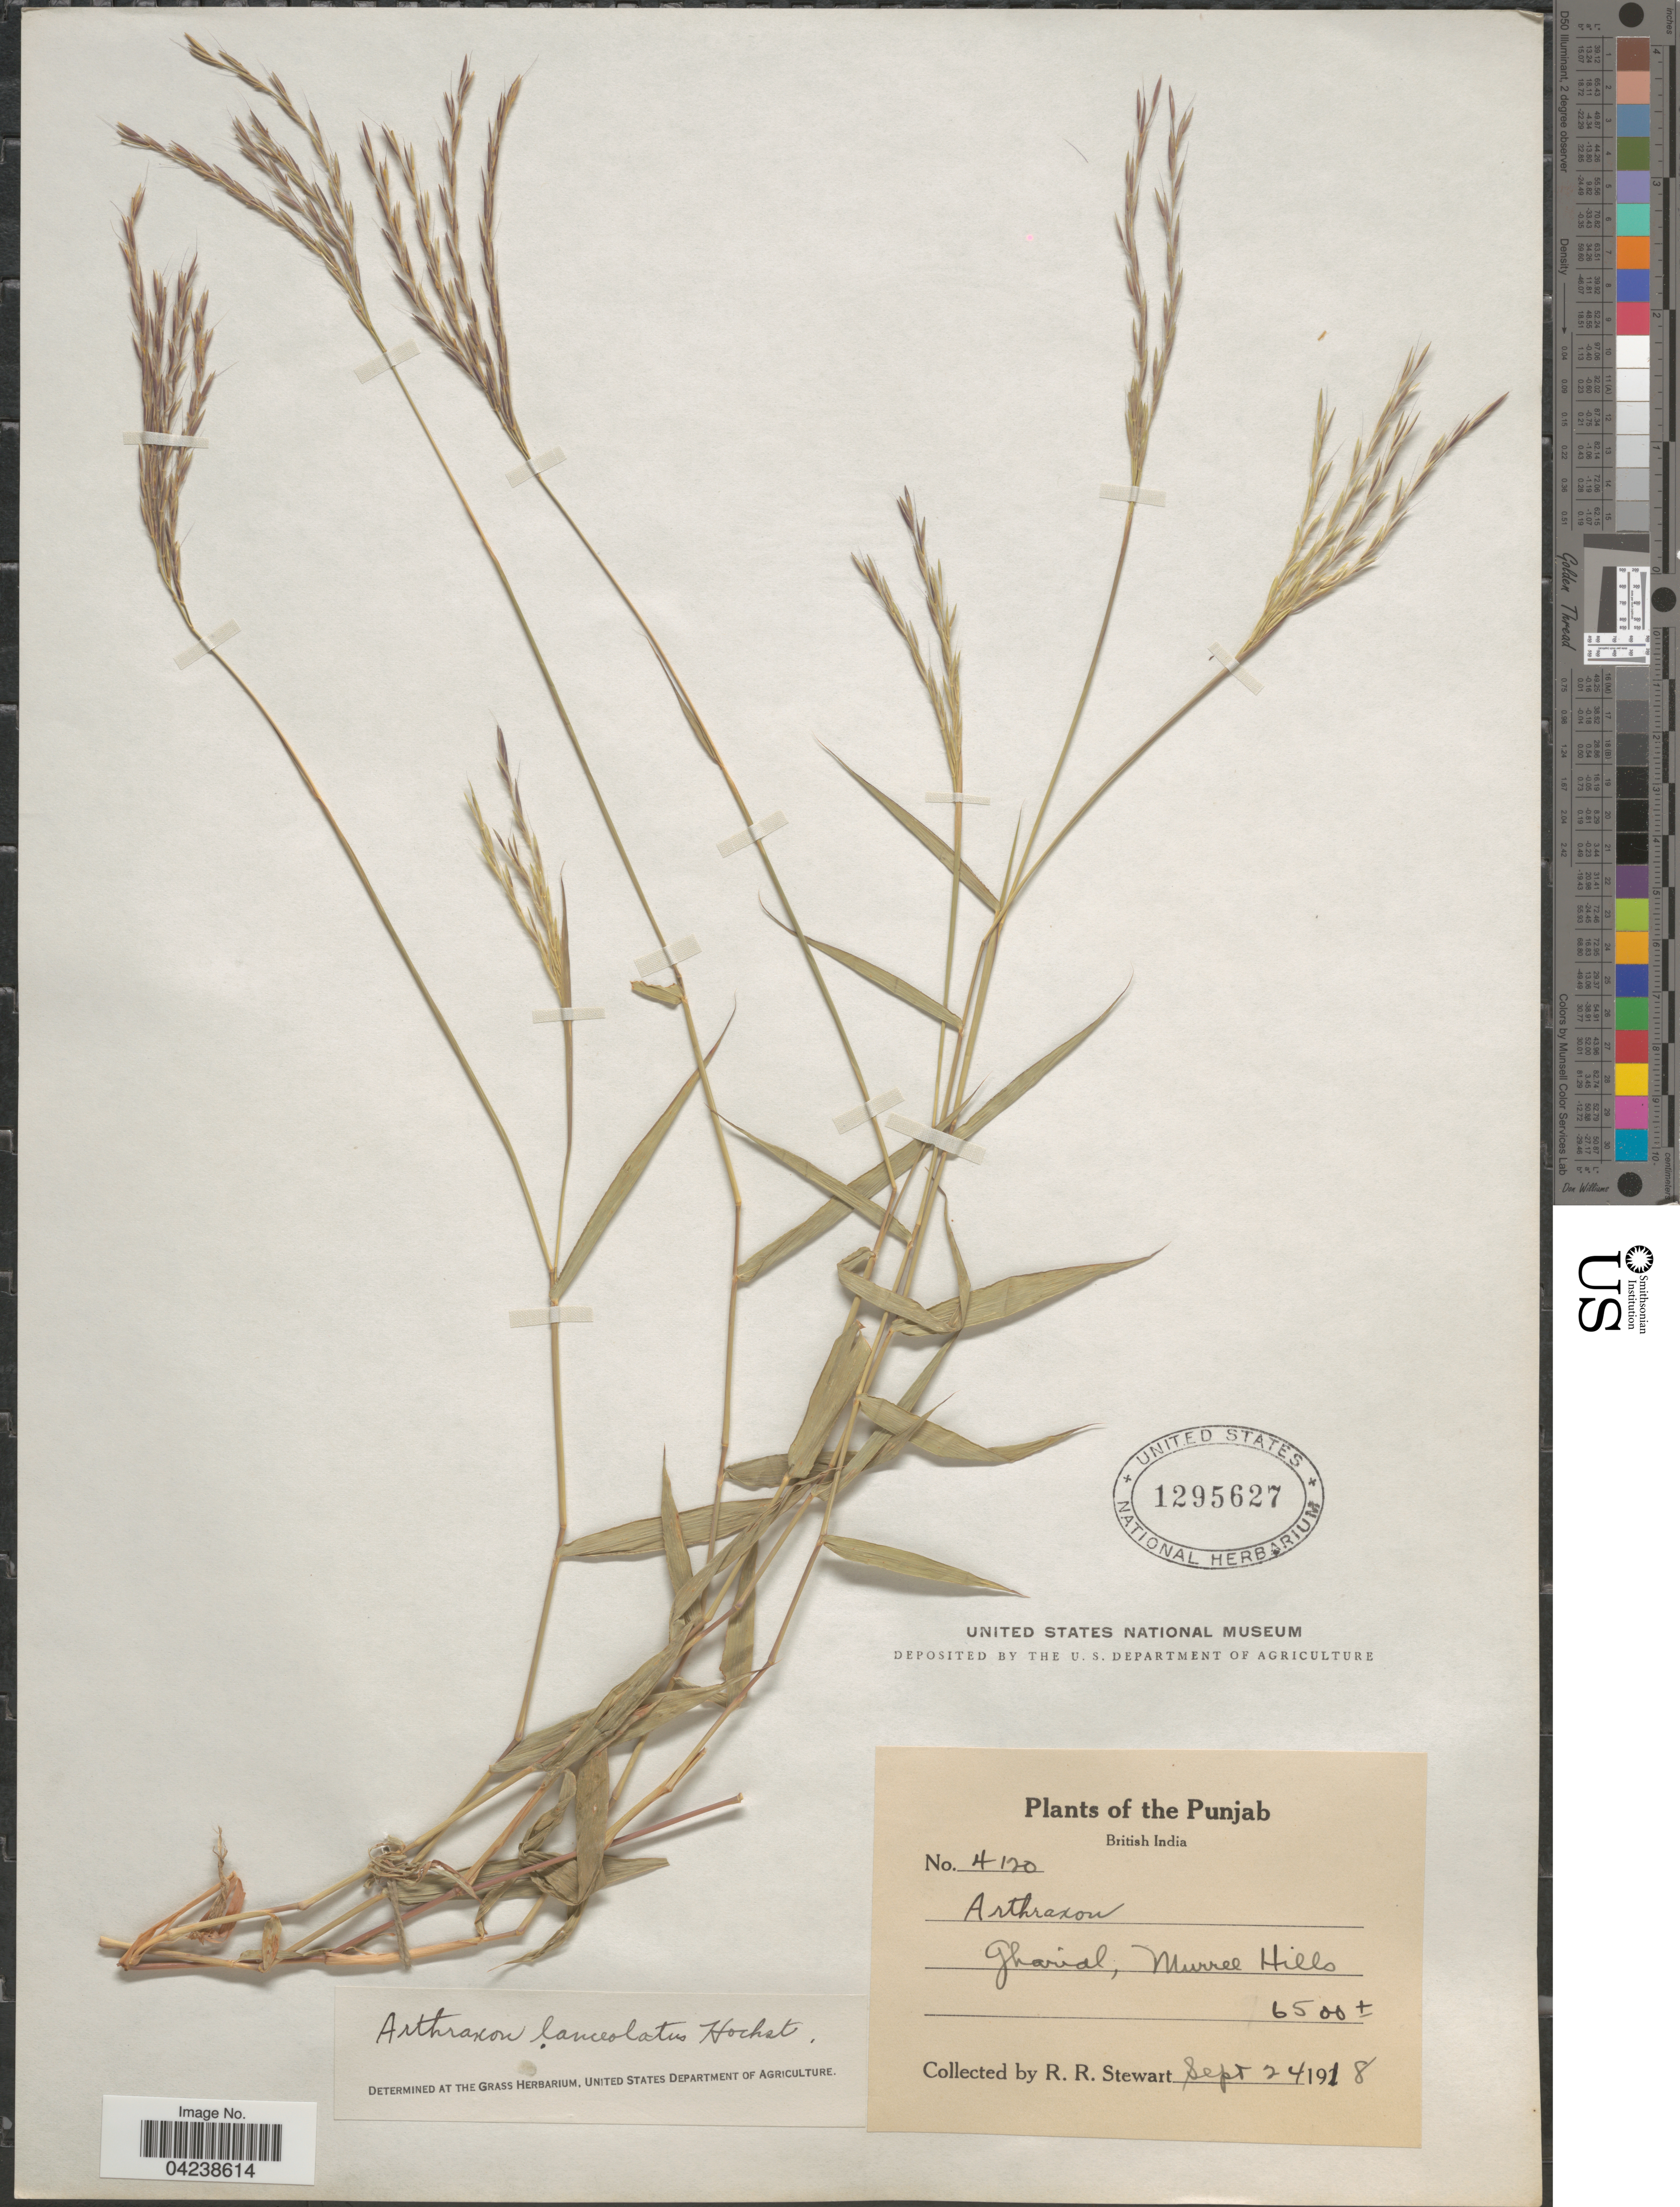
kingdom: Plantae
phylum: Tracheophyta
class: Liliopsida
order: Poales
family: Poaceae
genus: Arthraxon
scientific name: Arthraxon lanceolatus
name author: (Roxb.) Hochst.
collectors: R. Stewart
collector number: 4120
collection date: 1918-09-24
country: Pakistan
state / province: Punjab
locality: British India. Gharial, Murree Hills.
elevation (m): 1981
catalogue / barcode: US 1295627